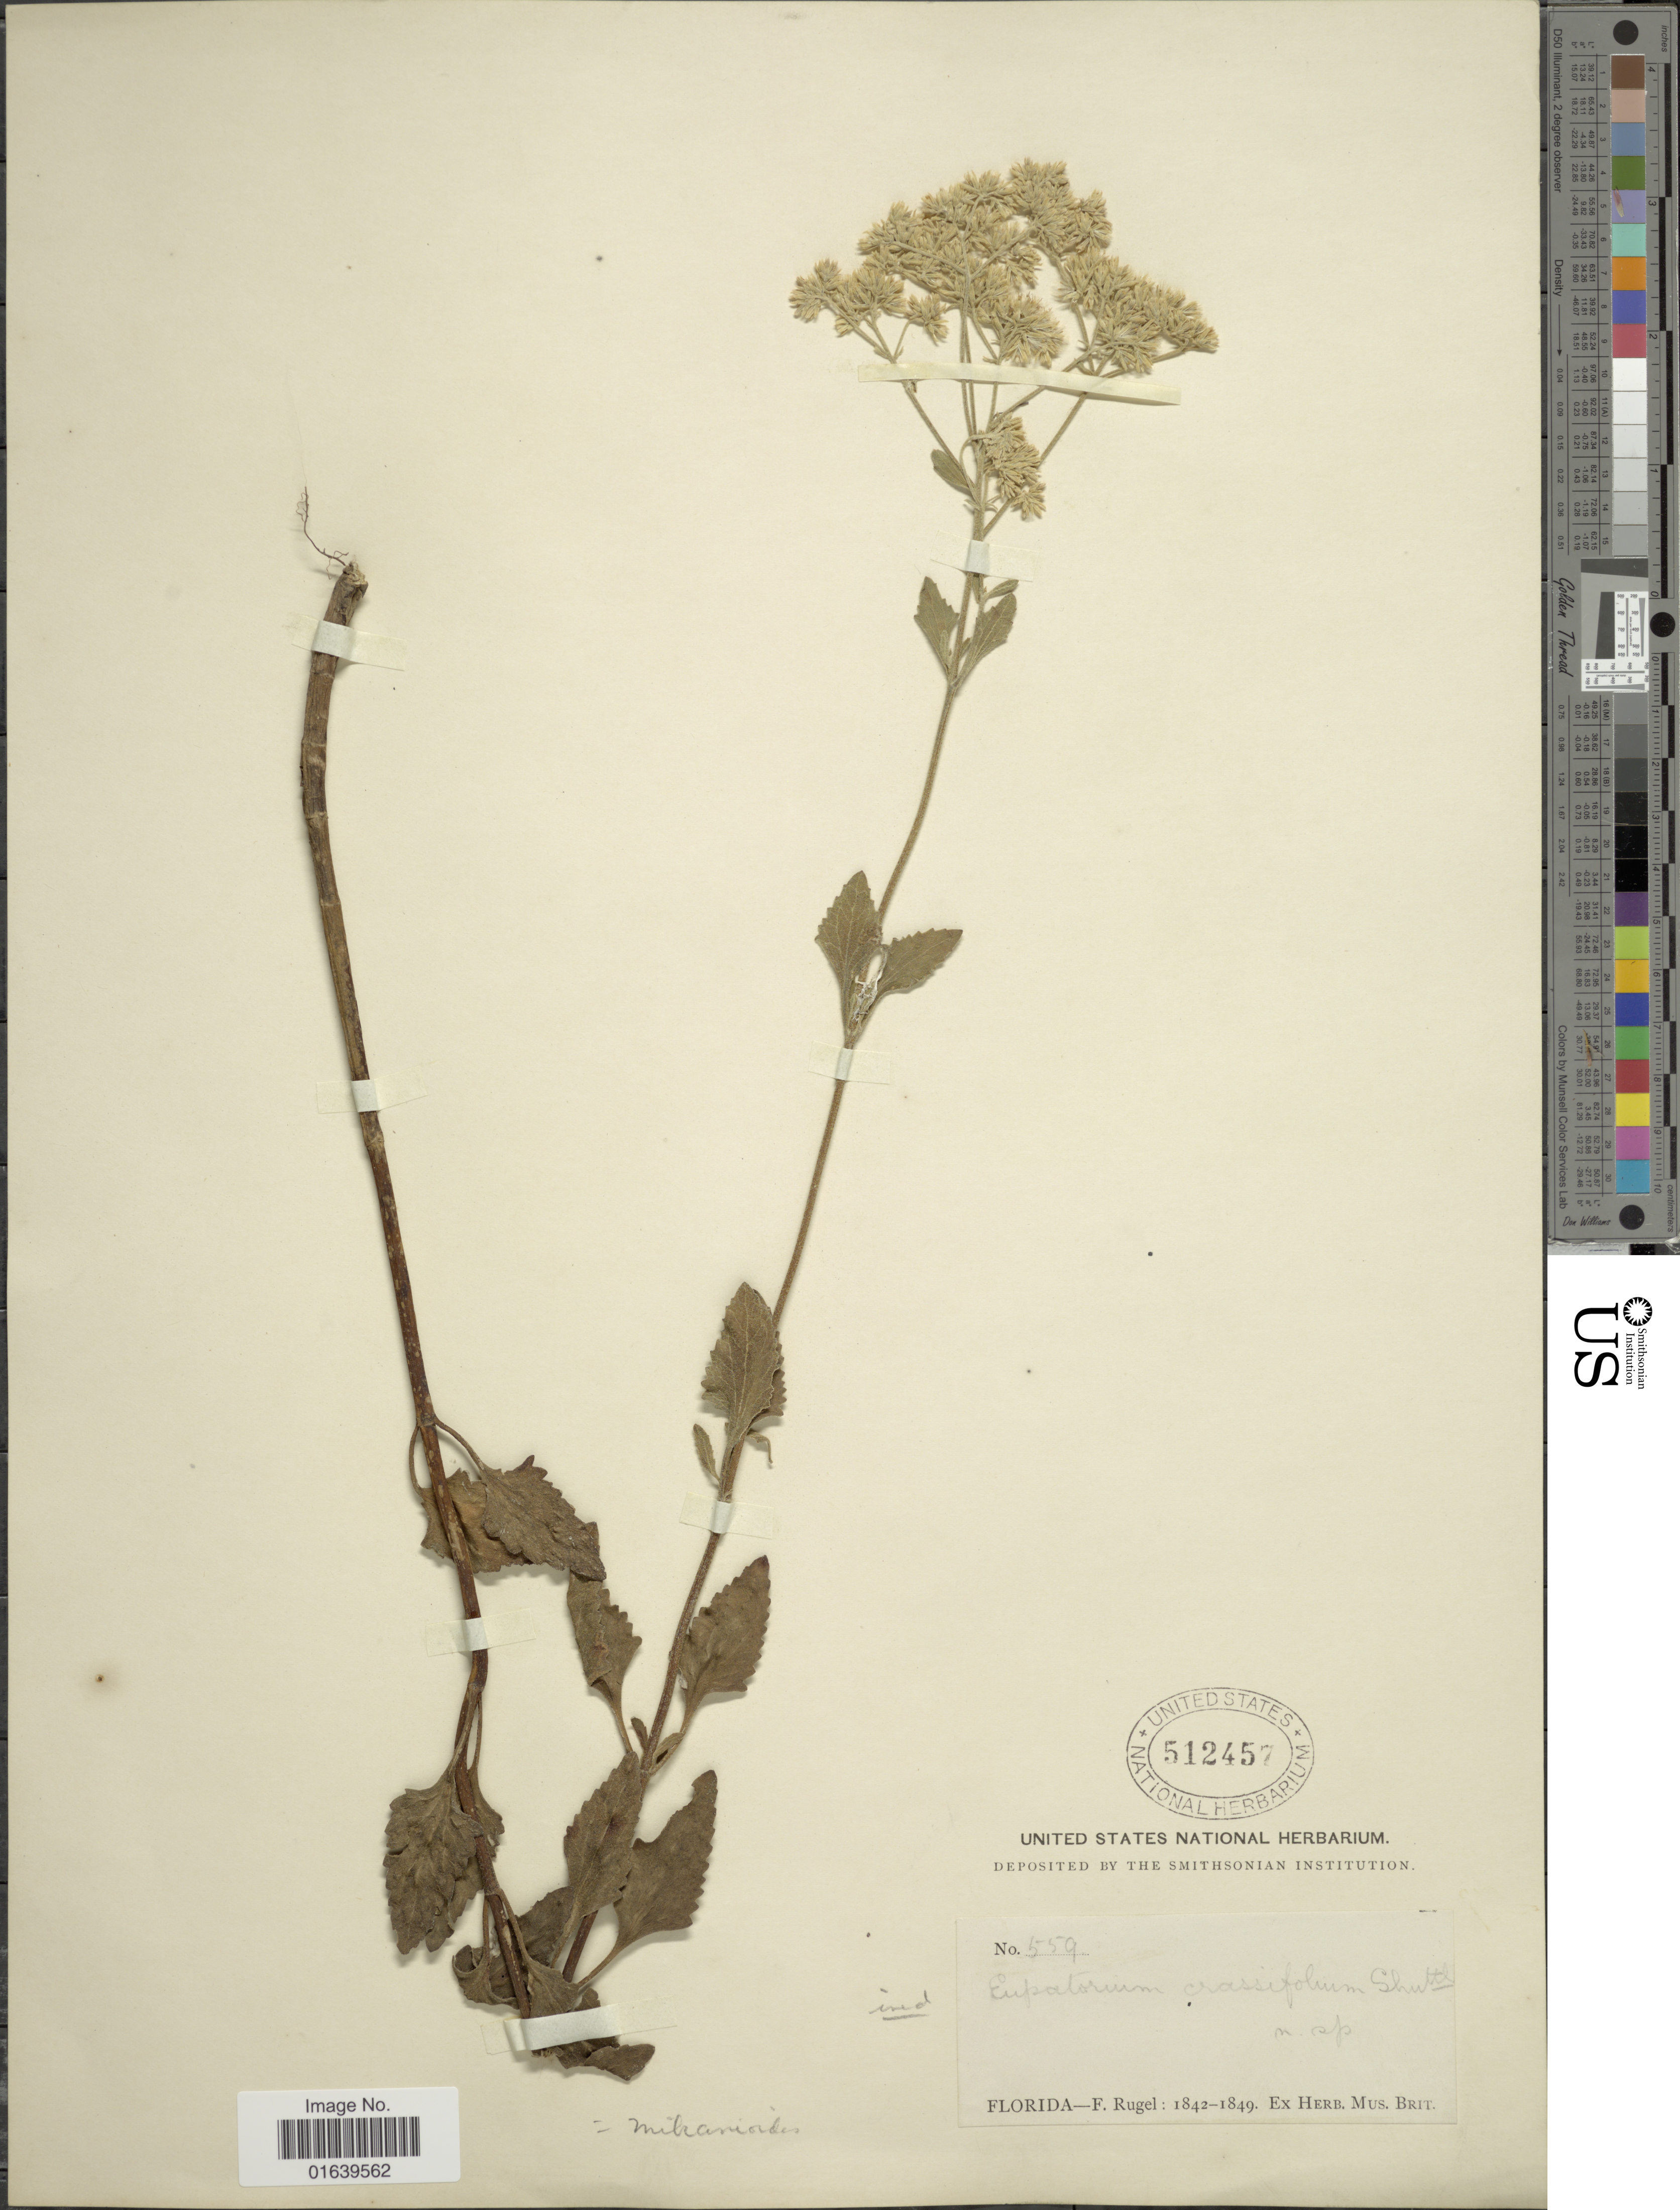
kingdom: Plantae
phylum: Tracheophyta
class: Magnoliopsida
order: Asterales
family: Asteraceae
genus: Eupatorium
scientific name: Eupatorium mikanioides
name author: Chapman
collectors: F. Rugel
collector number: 559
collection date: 1842/1849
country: United States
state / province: Florida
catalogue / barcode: US 512457